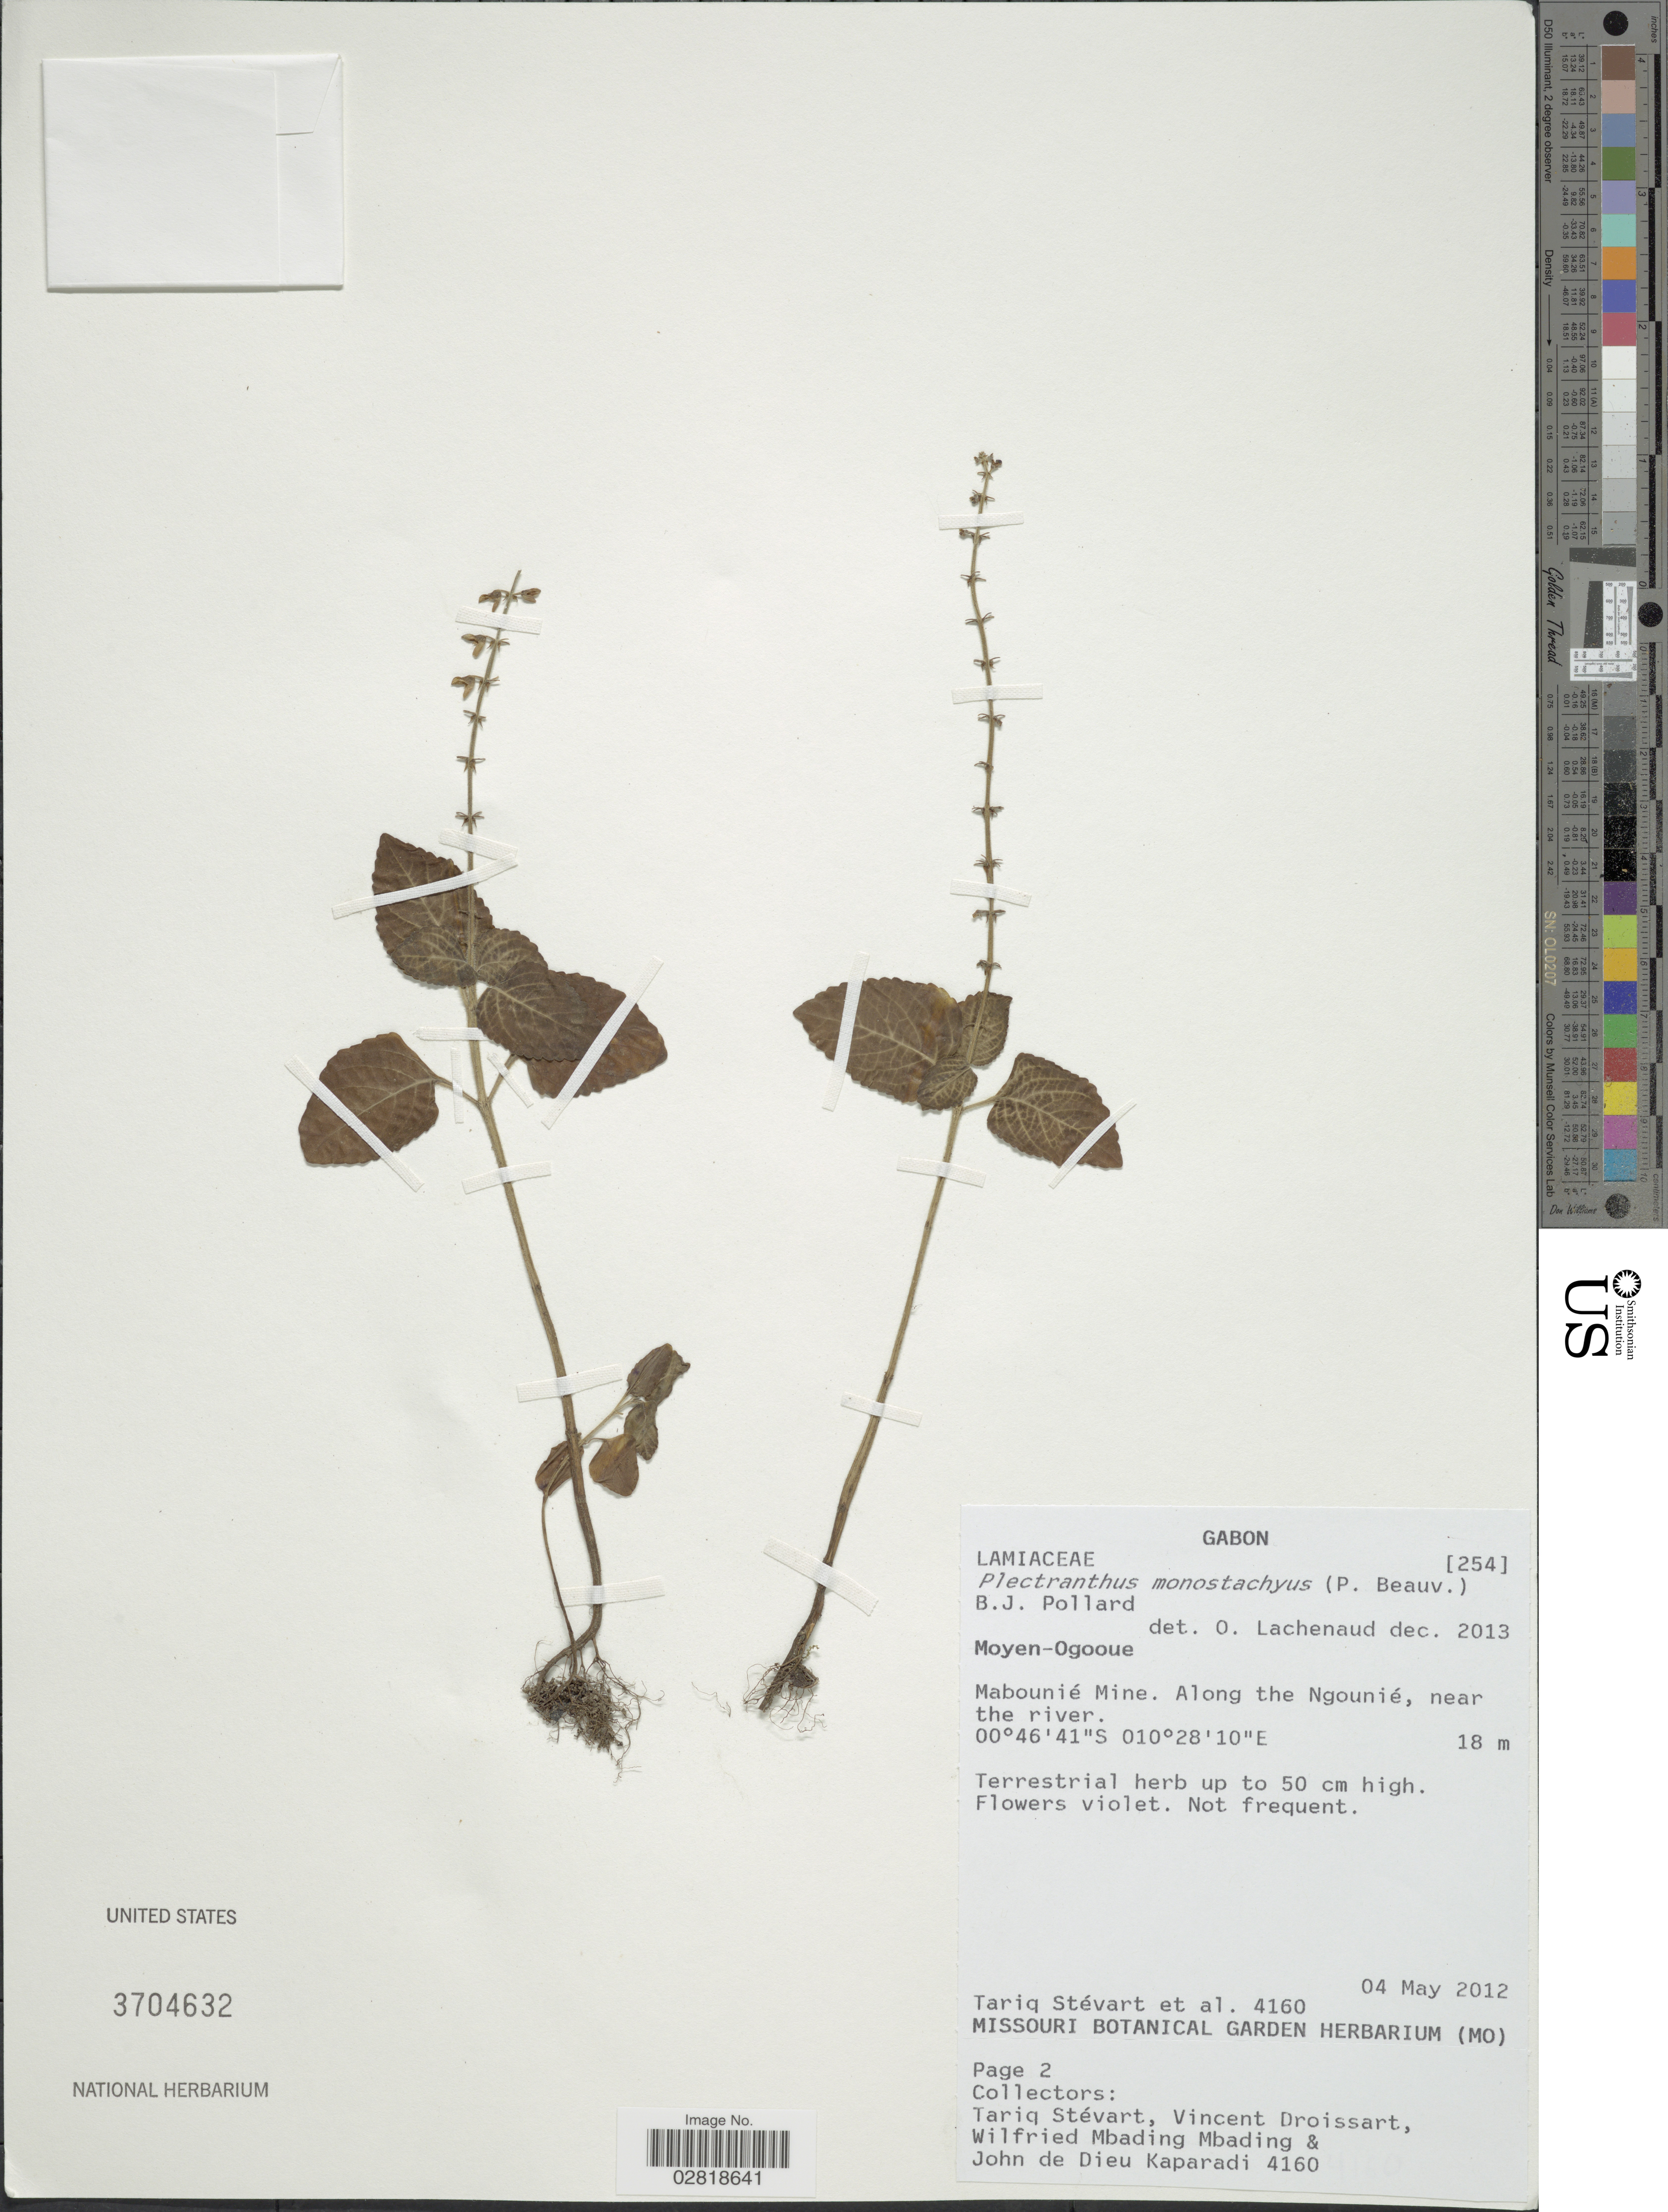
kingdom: Plantae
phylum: Tracheophyta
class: Magnoliopsida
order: Lamiales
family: Lamiaceae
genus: Plectranthus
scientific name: Plectranthus monostachyus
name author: (P. Beauv.) B.J. Pollard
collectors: T. Stévart, V. Droissart, W. Mbading-Mbading & J. Kaparadi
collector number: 4160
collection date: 2012-05-04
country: Gabon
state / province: Moyen-Ogooue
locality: Mabounié Mine. Along the Ngounié, near the river.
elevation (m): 18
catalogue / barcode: US 3704632